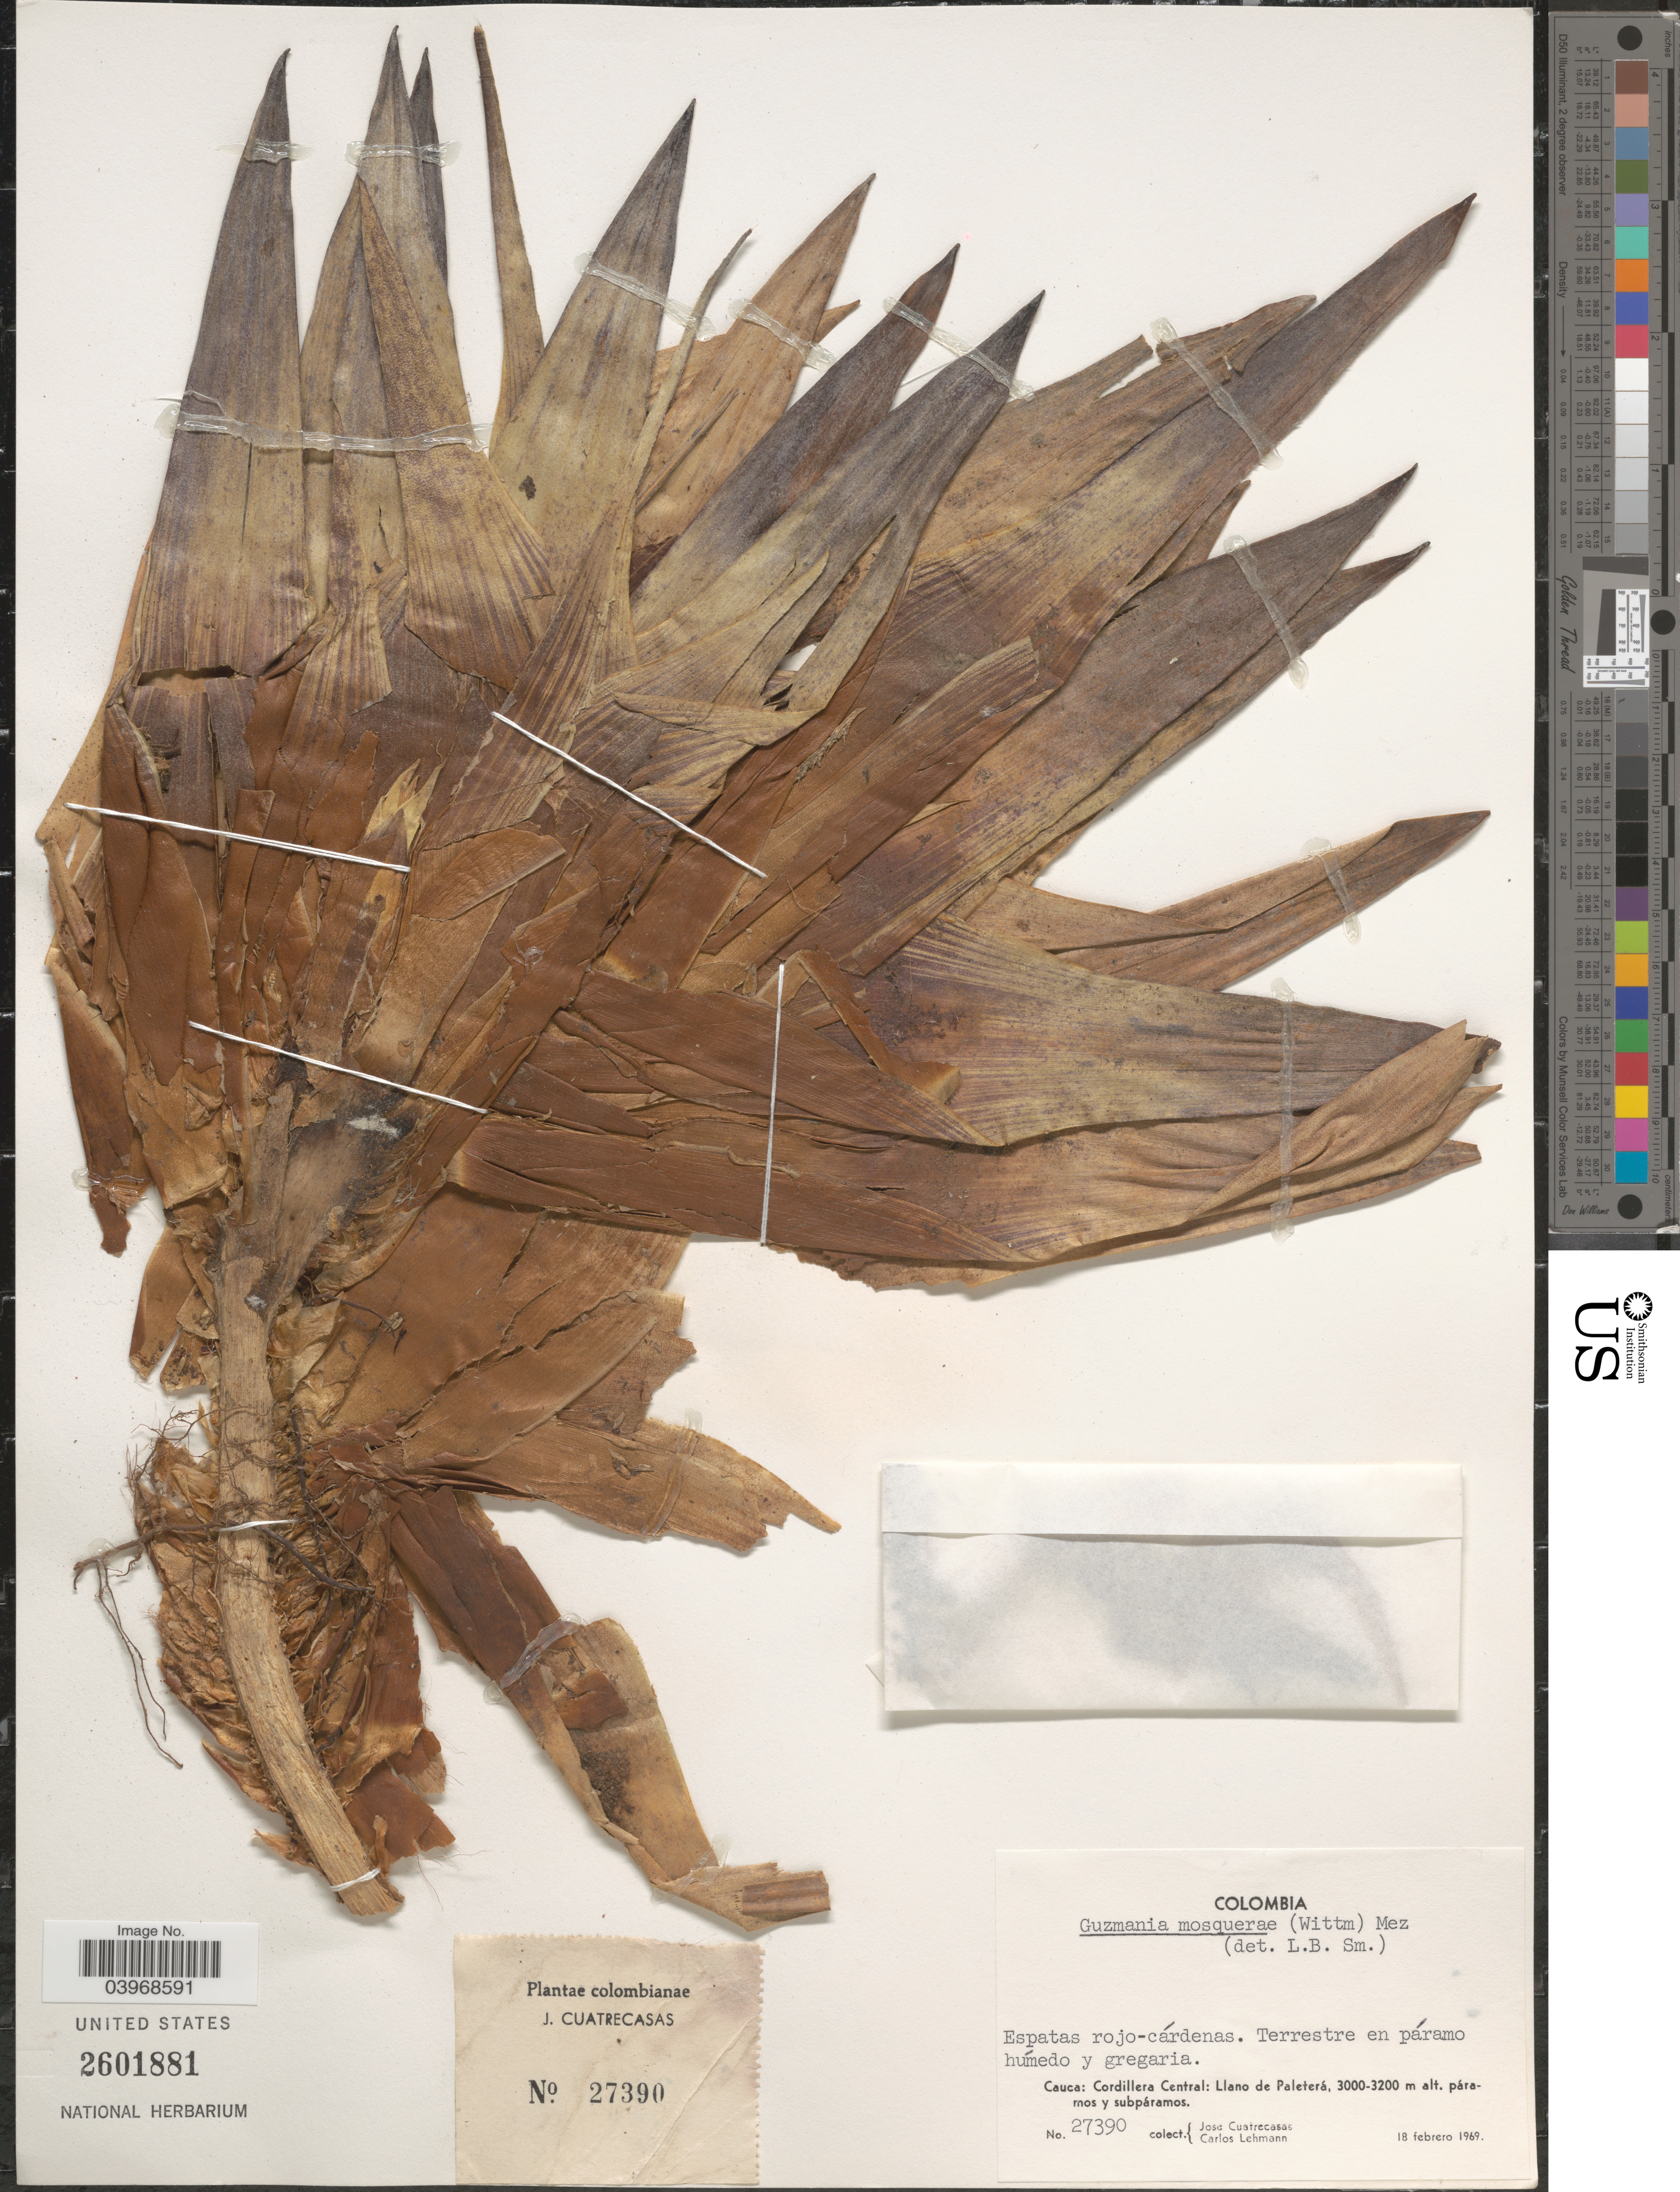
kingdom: Plantae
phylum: Tracheophyta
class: Liliopsida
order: Poales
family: Bromeliaceae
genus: Guzmania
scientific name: Guzmania mosquerae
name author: (Wittm.) Mez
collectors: J. Cuatrecasas & C. Lehmann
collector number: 27390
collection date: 1969-02-18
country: Colombia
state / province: Cauca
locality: Cordillera Central: Llano de Paleterá, páramos y subpáramos.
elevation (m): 3000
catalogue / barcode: US 2601881